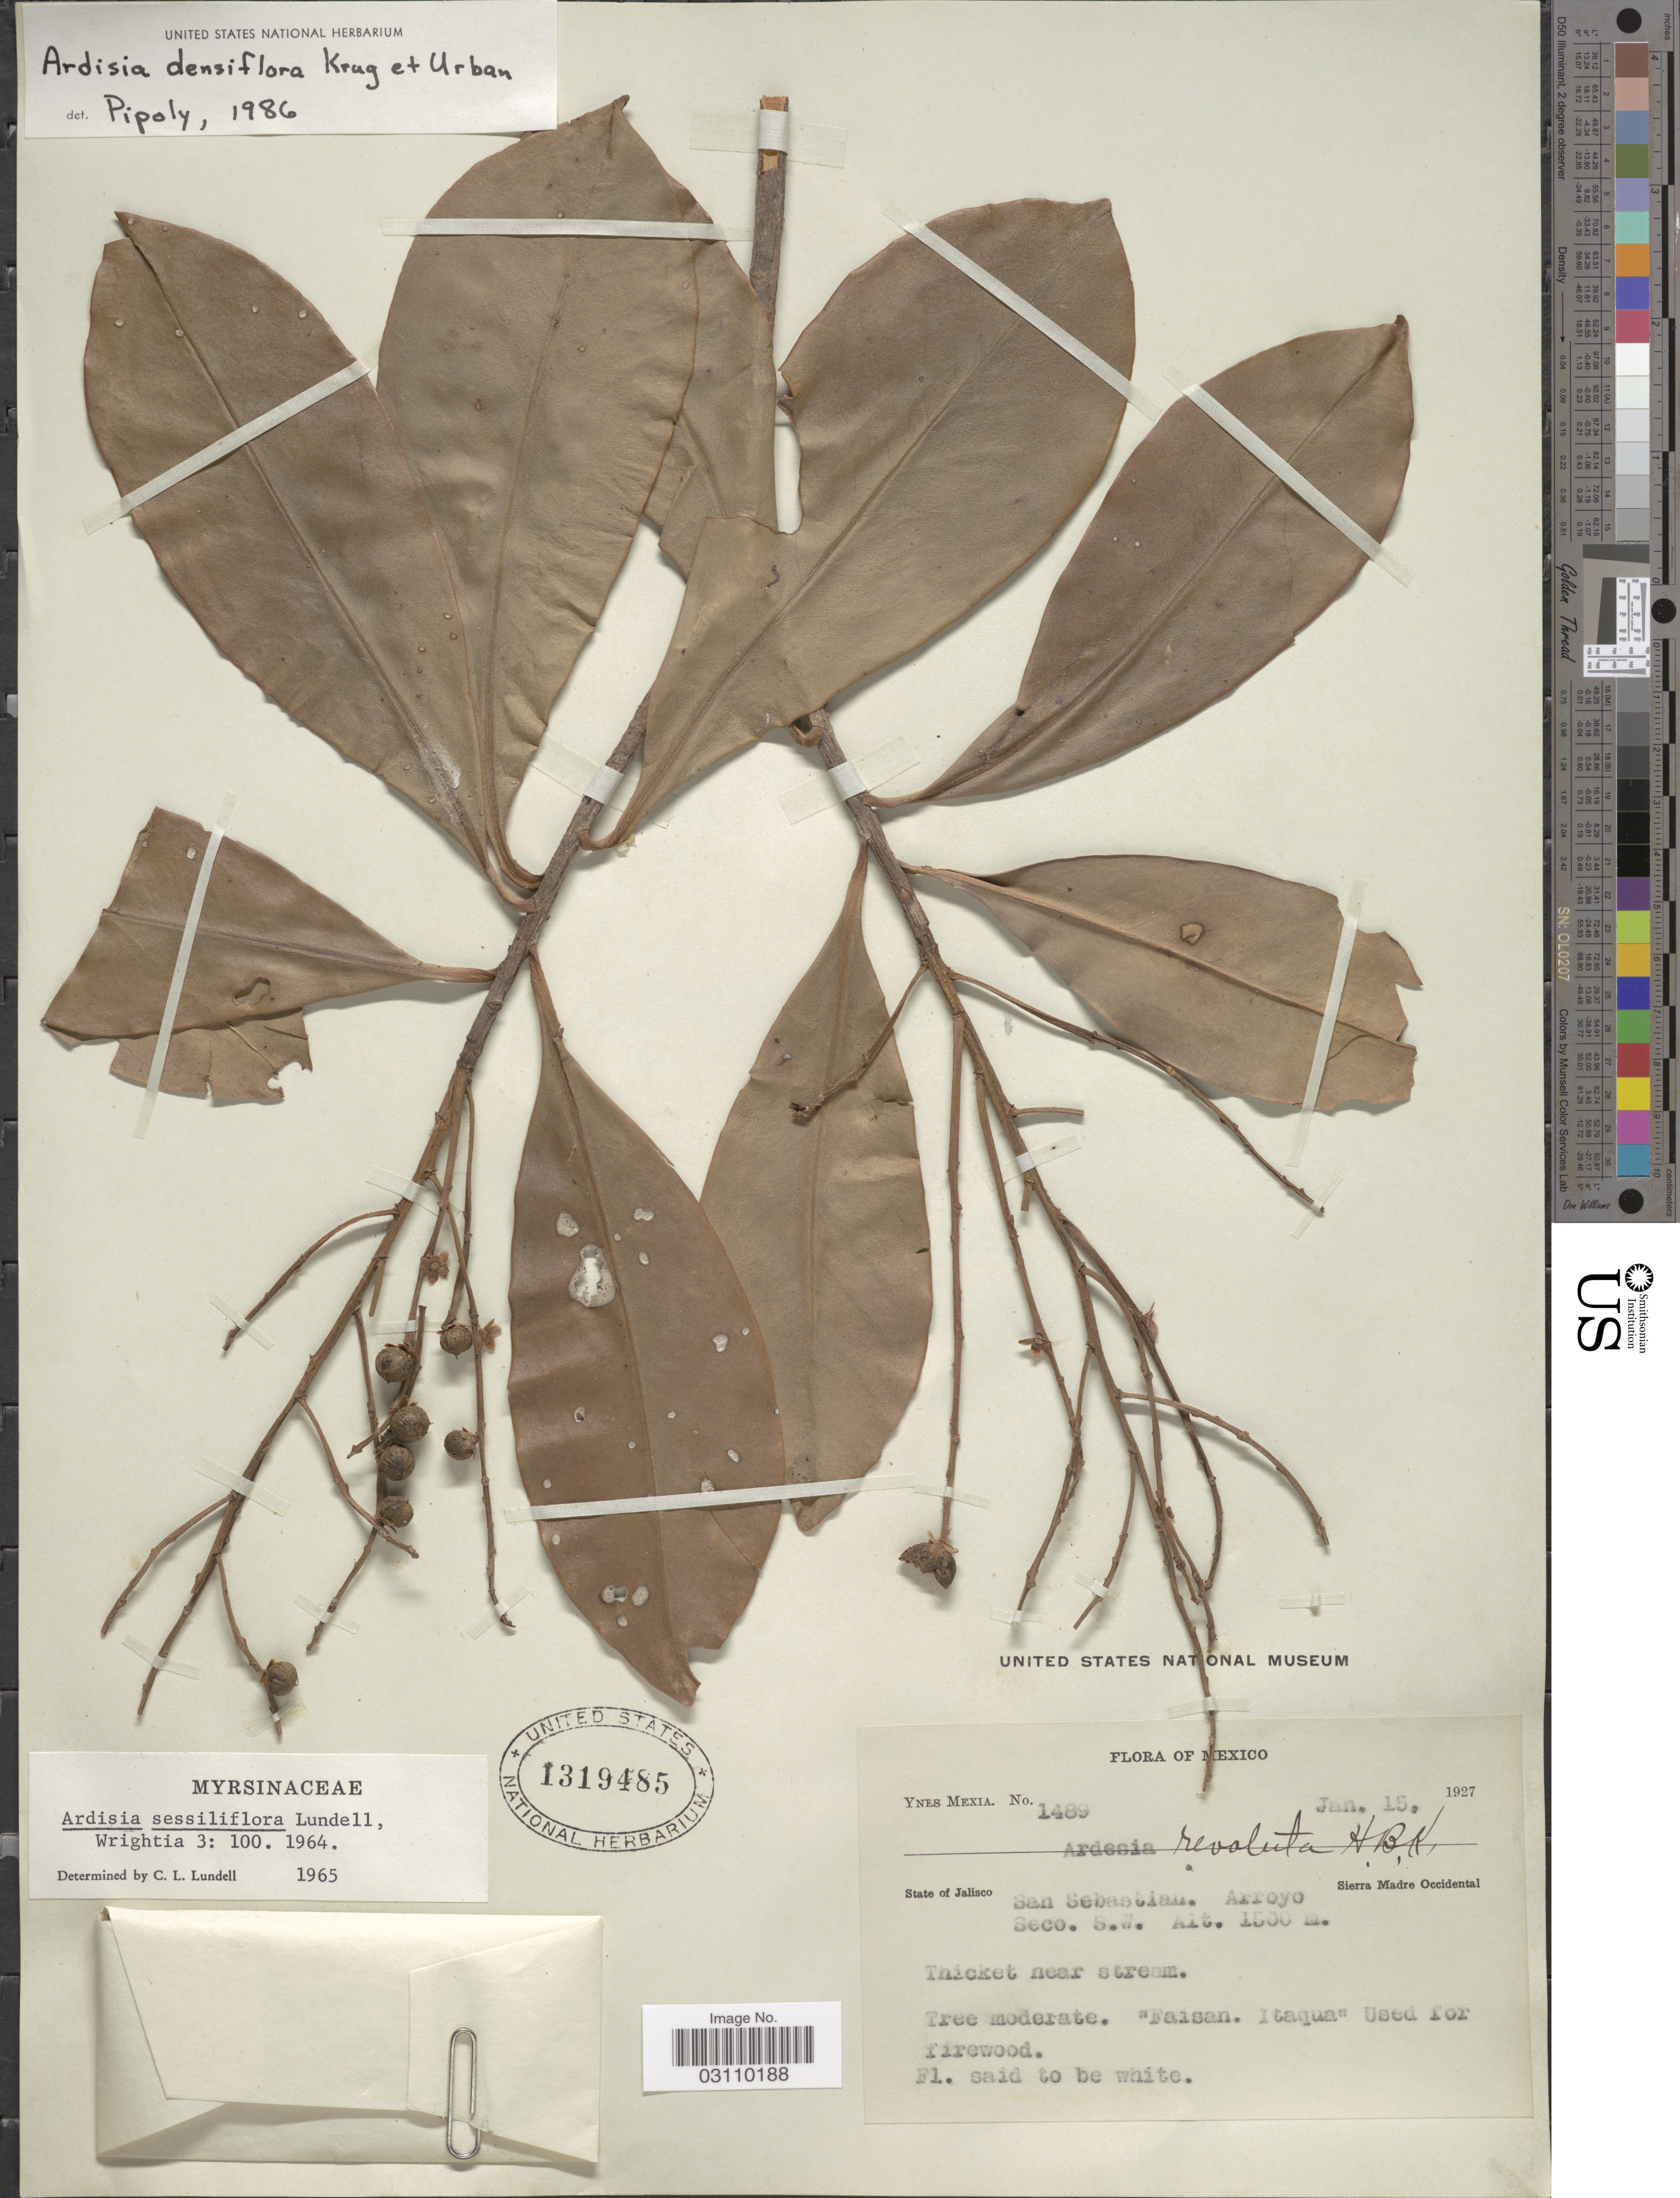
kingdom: Plantae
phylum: Tracheophyta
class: Magnoliopsida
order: Ericales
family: Primulaceae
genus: Ardisia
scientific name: Ardisia densiflora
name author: Krug & Urb.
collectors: Y. Mexia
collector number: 1489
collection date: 1927-01-15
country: Mexico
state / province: Jalisco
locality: San Sebastian. Arroyo Seco. S.W., Sierra Madre Occidental.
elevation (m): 1500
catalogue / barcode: US 1319485